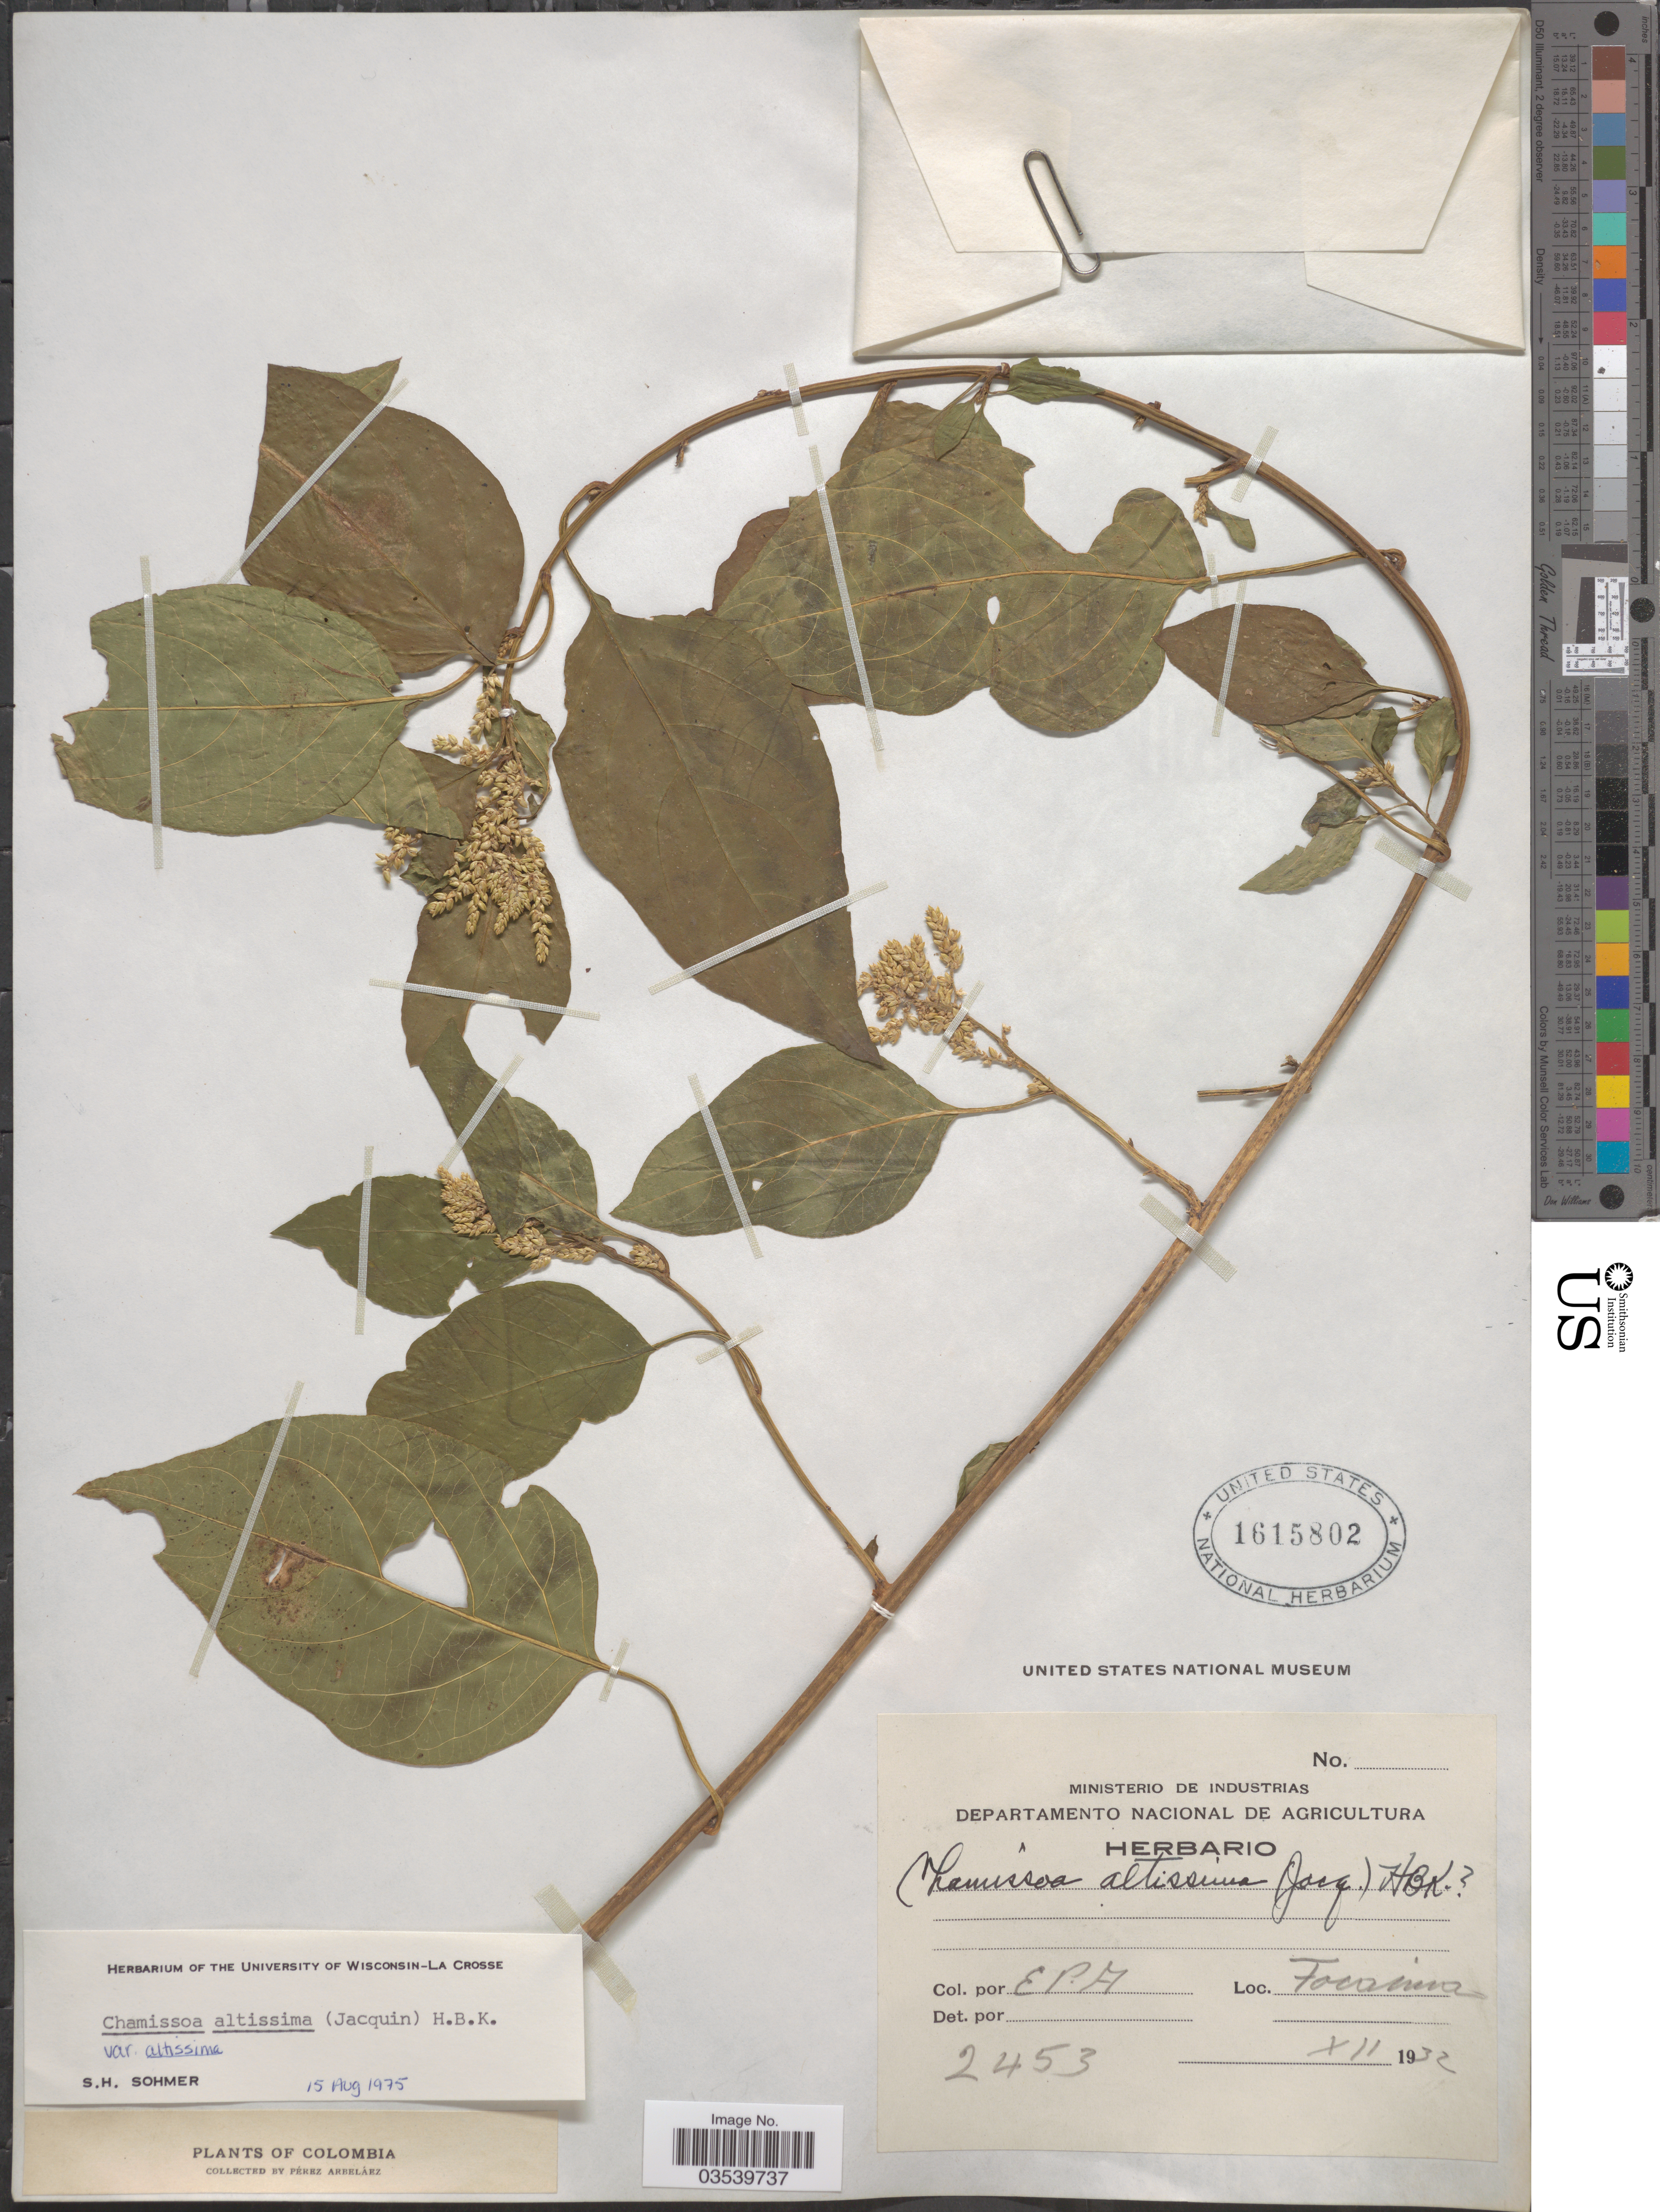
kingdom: Plantae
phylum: Tracheophyta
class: Magnoliopsida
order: Caryophyllales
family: Amaranthaceae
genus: Chamissoa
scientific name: Chamissoa altissima var. altissima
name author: (Jacq.) Kunth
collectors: E. Pérez Arbeláez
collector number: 2453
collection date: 1932-12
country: Colombia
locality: Tocaima.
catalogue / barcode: US 1615802